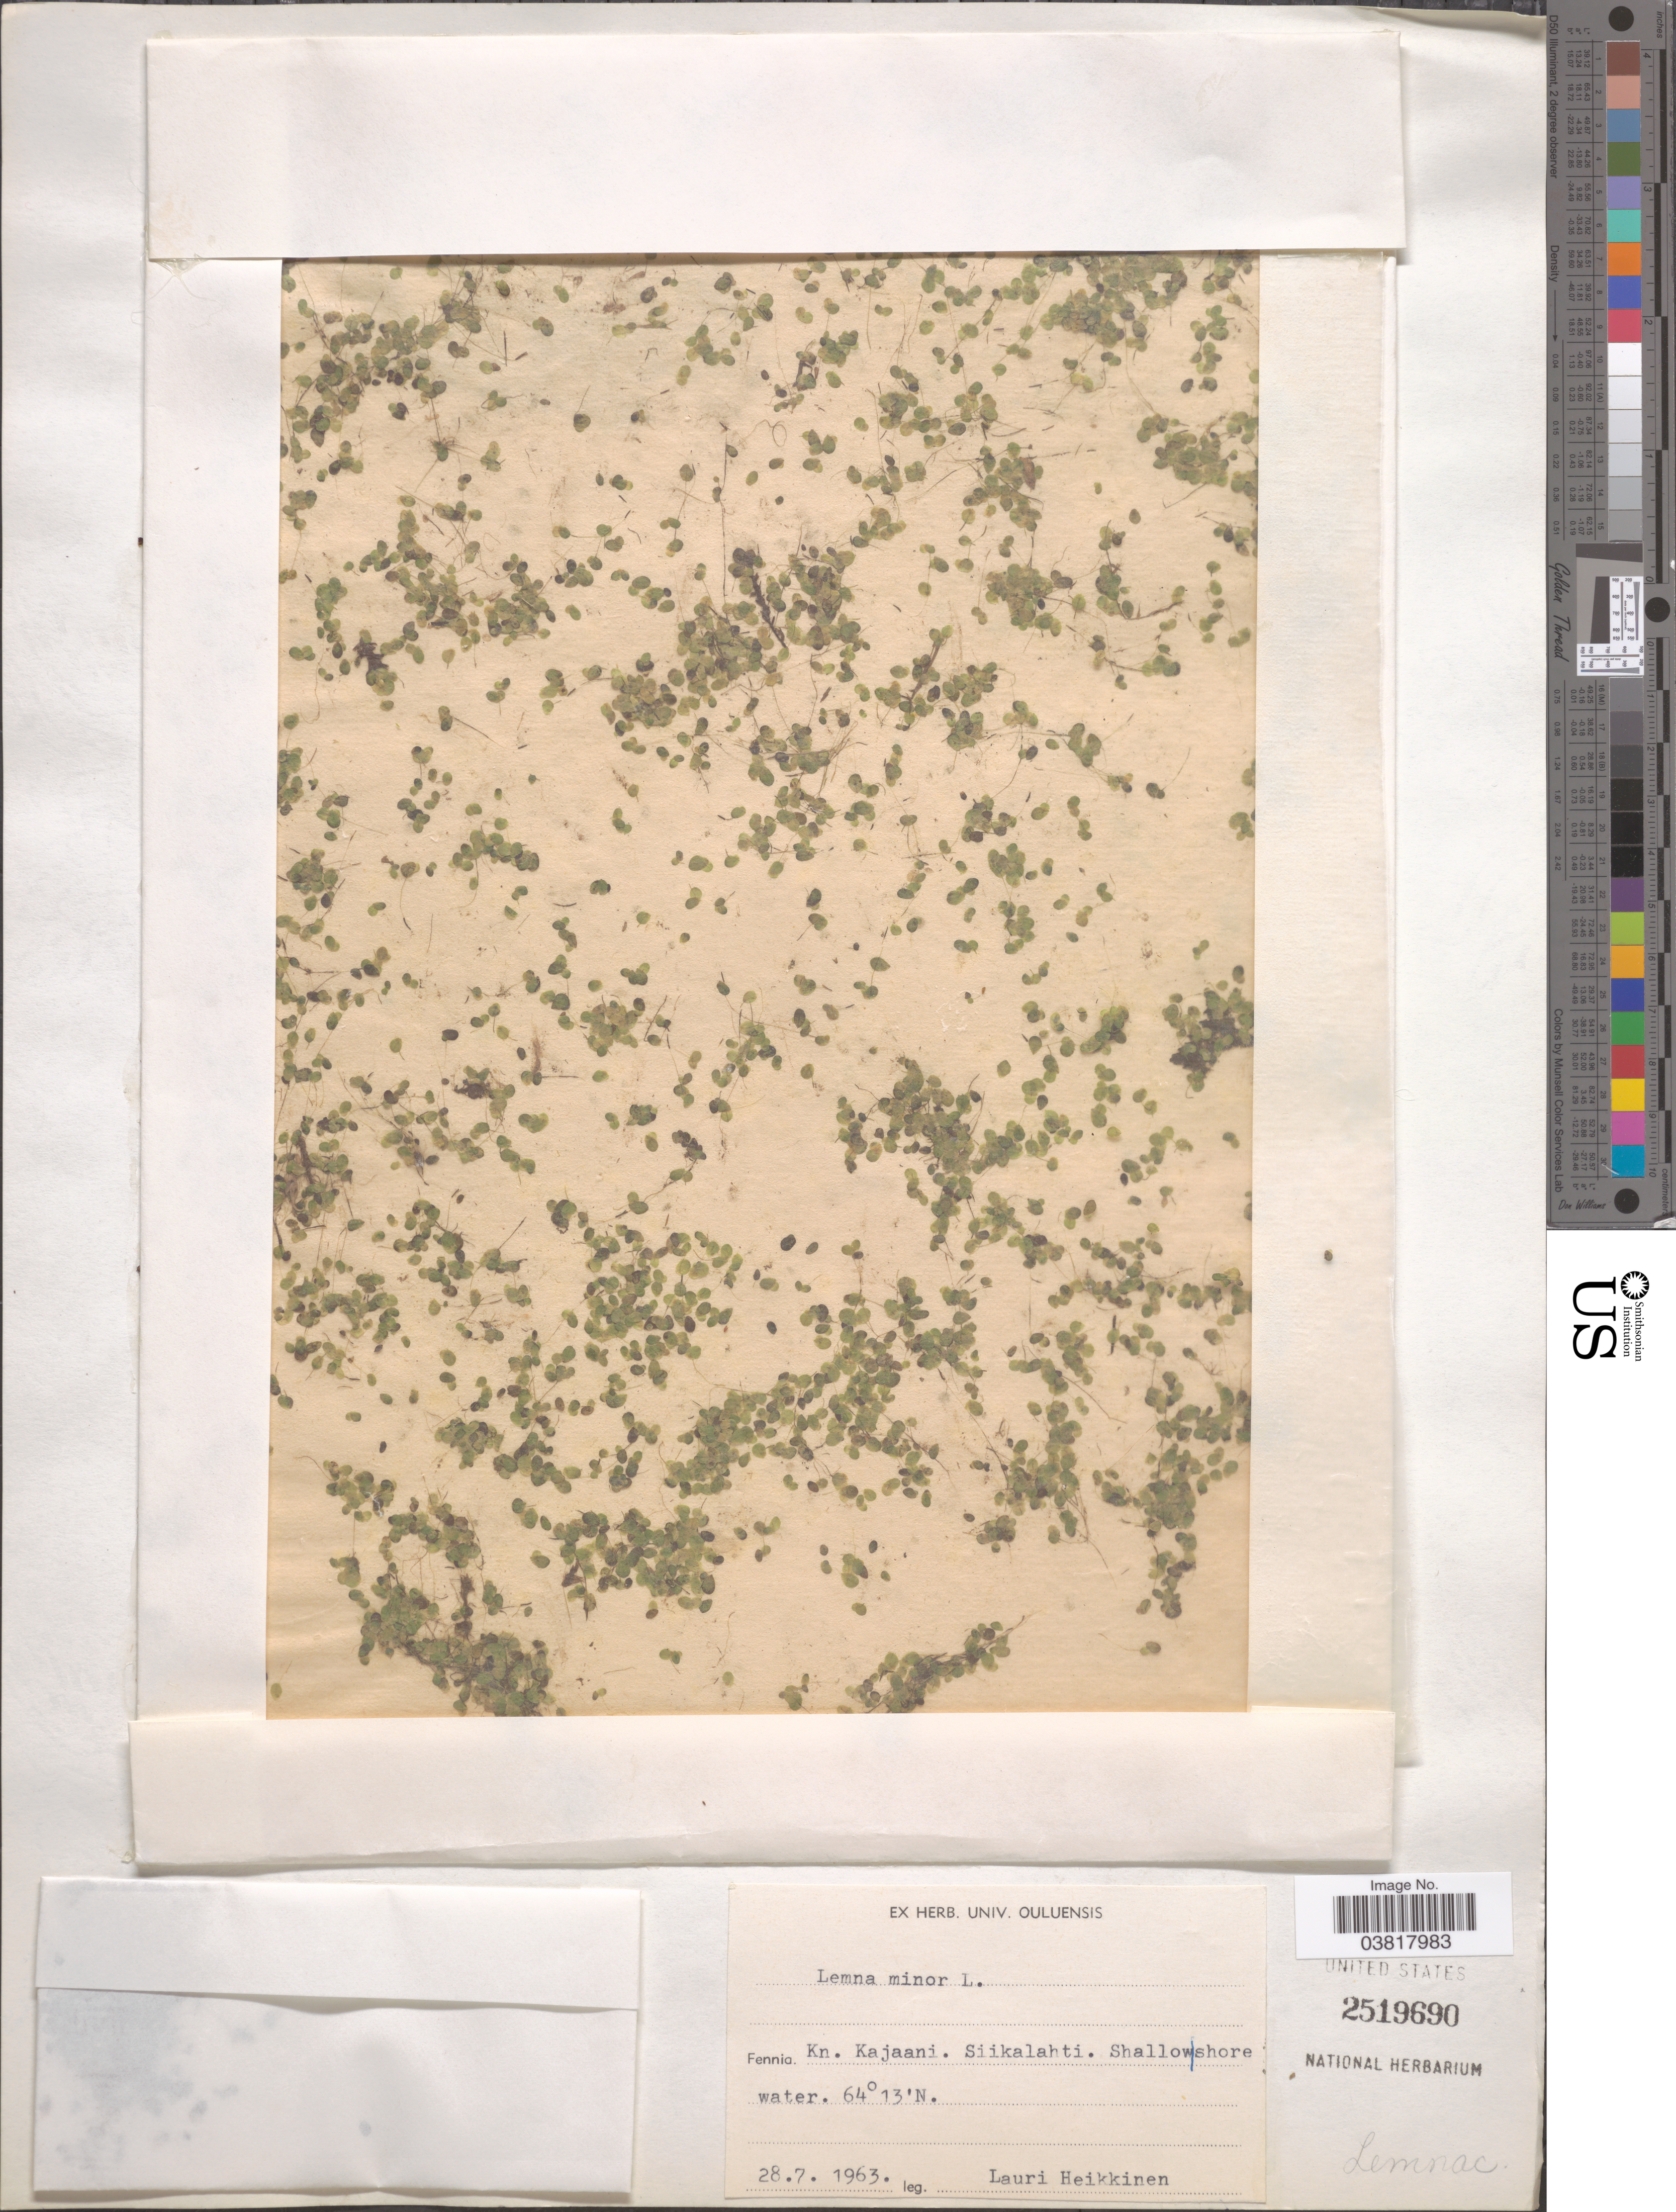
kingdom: Plantae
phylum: Tracheophyta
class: Liliopsida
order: Alismatales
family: Araceae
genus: Lemna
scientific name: Lemna minor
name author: L.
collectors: L. Heikkinen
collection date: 1963-07-28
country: Finland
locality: Fennia. Kn. Kajaani. Siikalahti.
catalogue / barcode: US 2519690